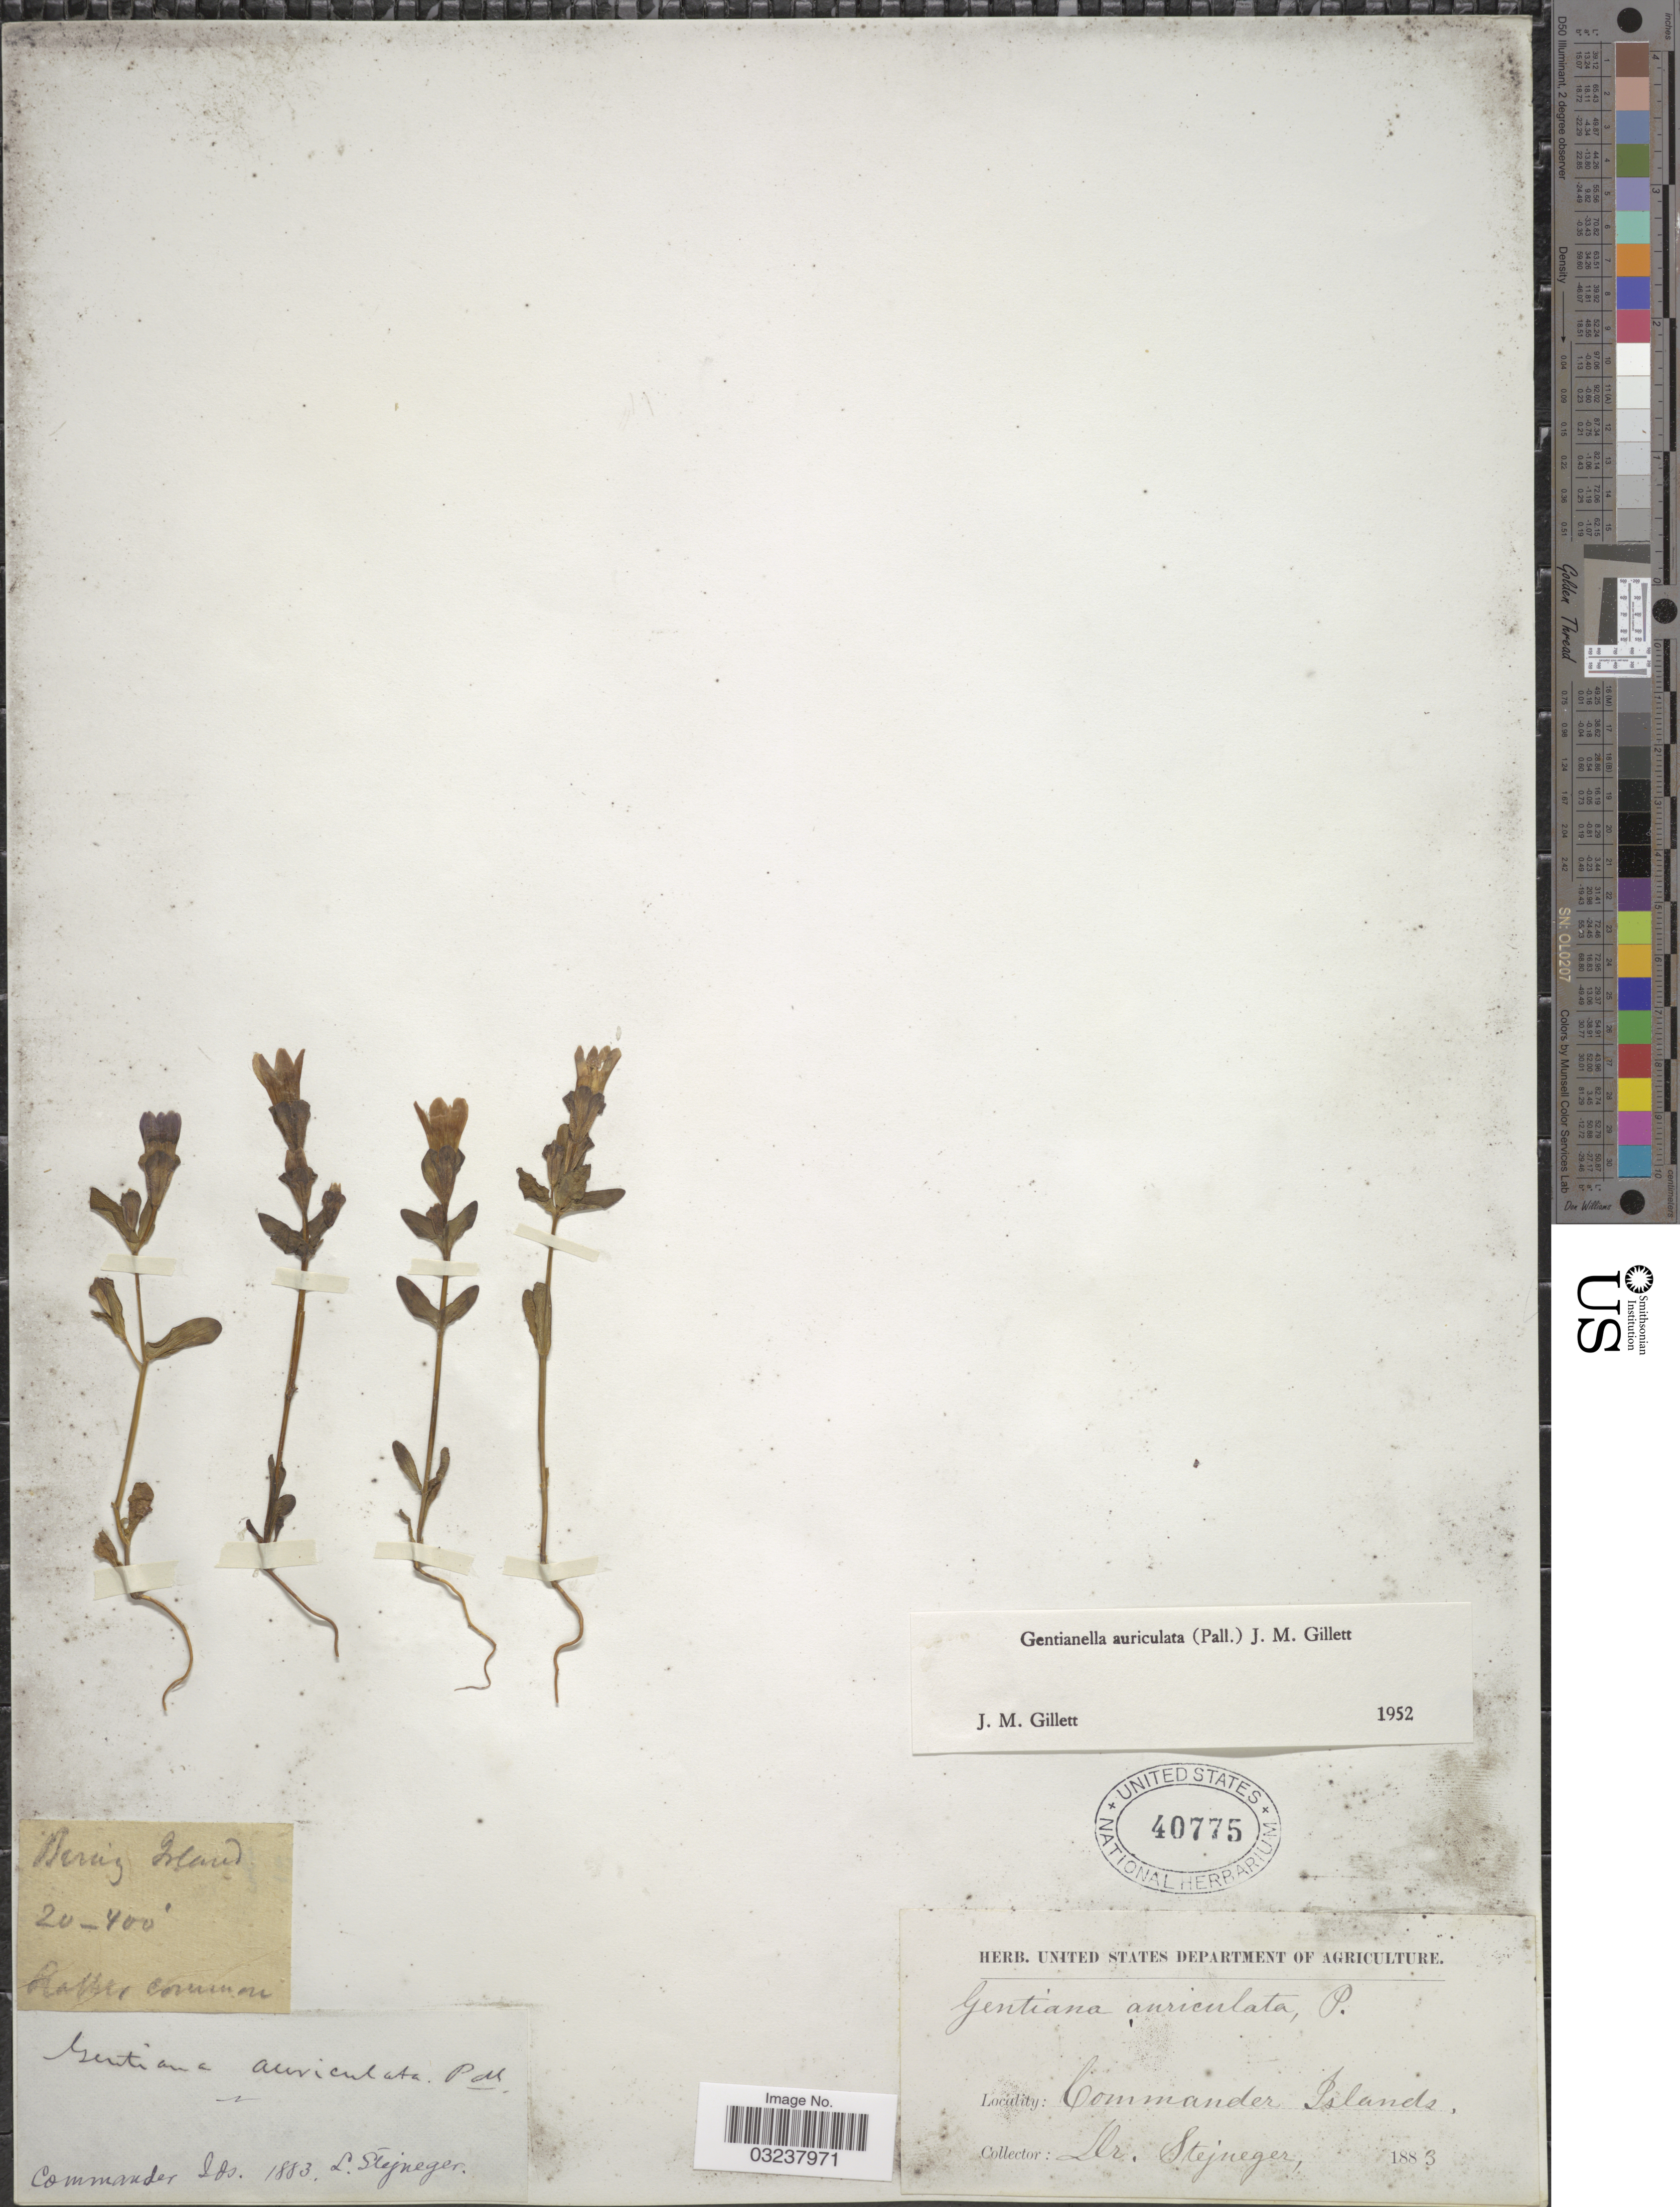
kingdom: Plantae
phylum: Tracheophyta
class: Magnoliopsida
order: Gentianales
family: Gentianaceae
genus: Gentianella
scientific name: Gentianella auriculata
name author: (Pall.) J.M. Gillett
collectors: L. Stejneger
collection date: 1883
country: Russian Federation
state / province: Kamchatka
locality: Bering Island. Commander Islands.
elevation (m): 6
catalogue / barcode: US 40775